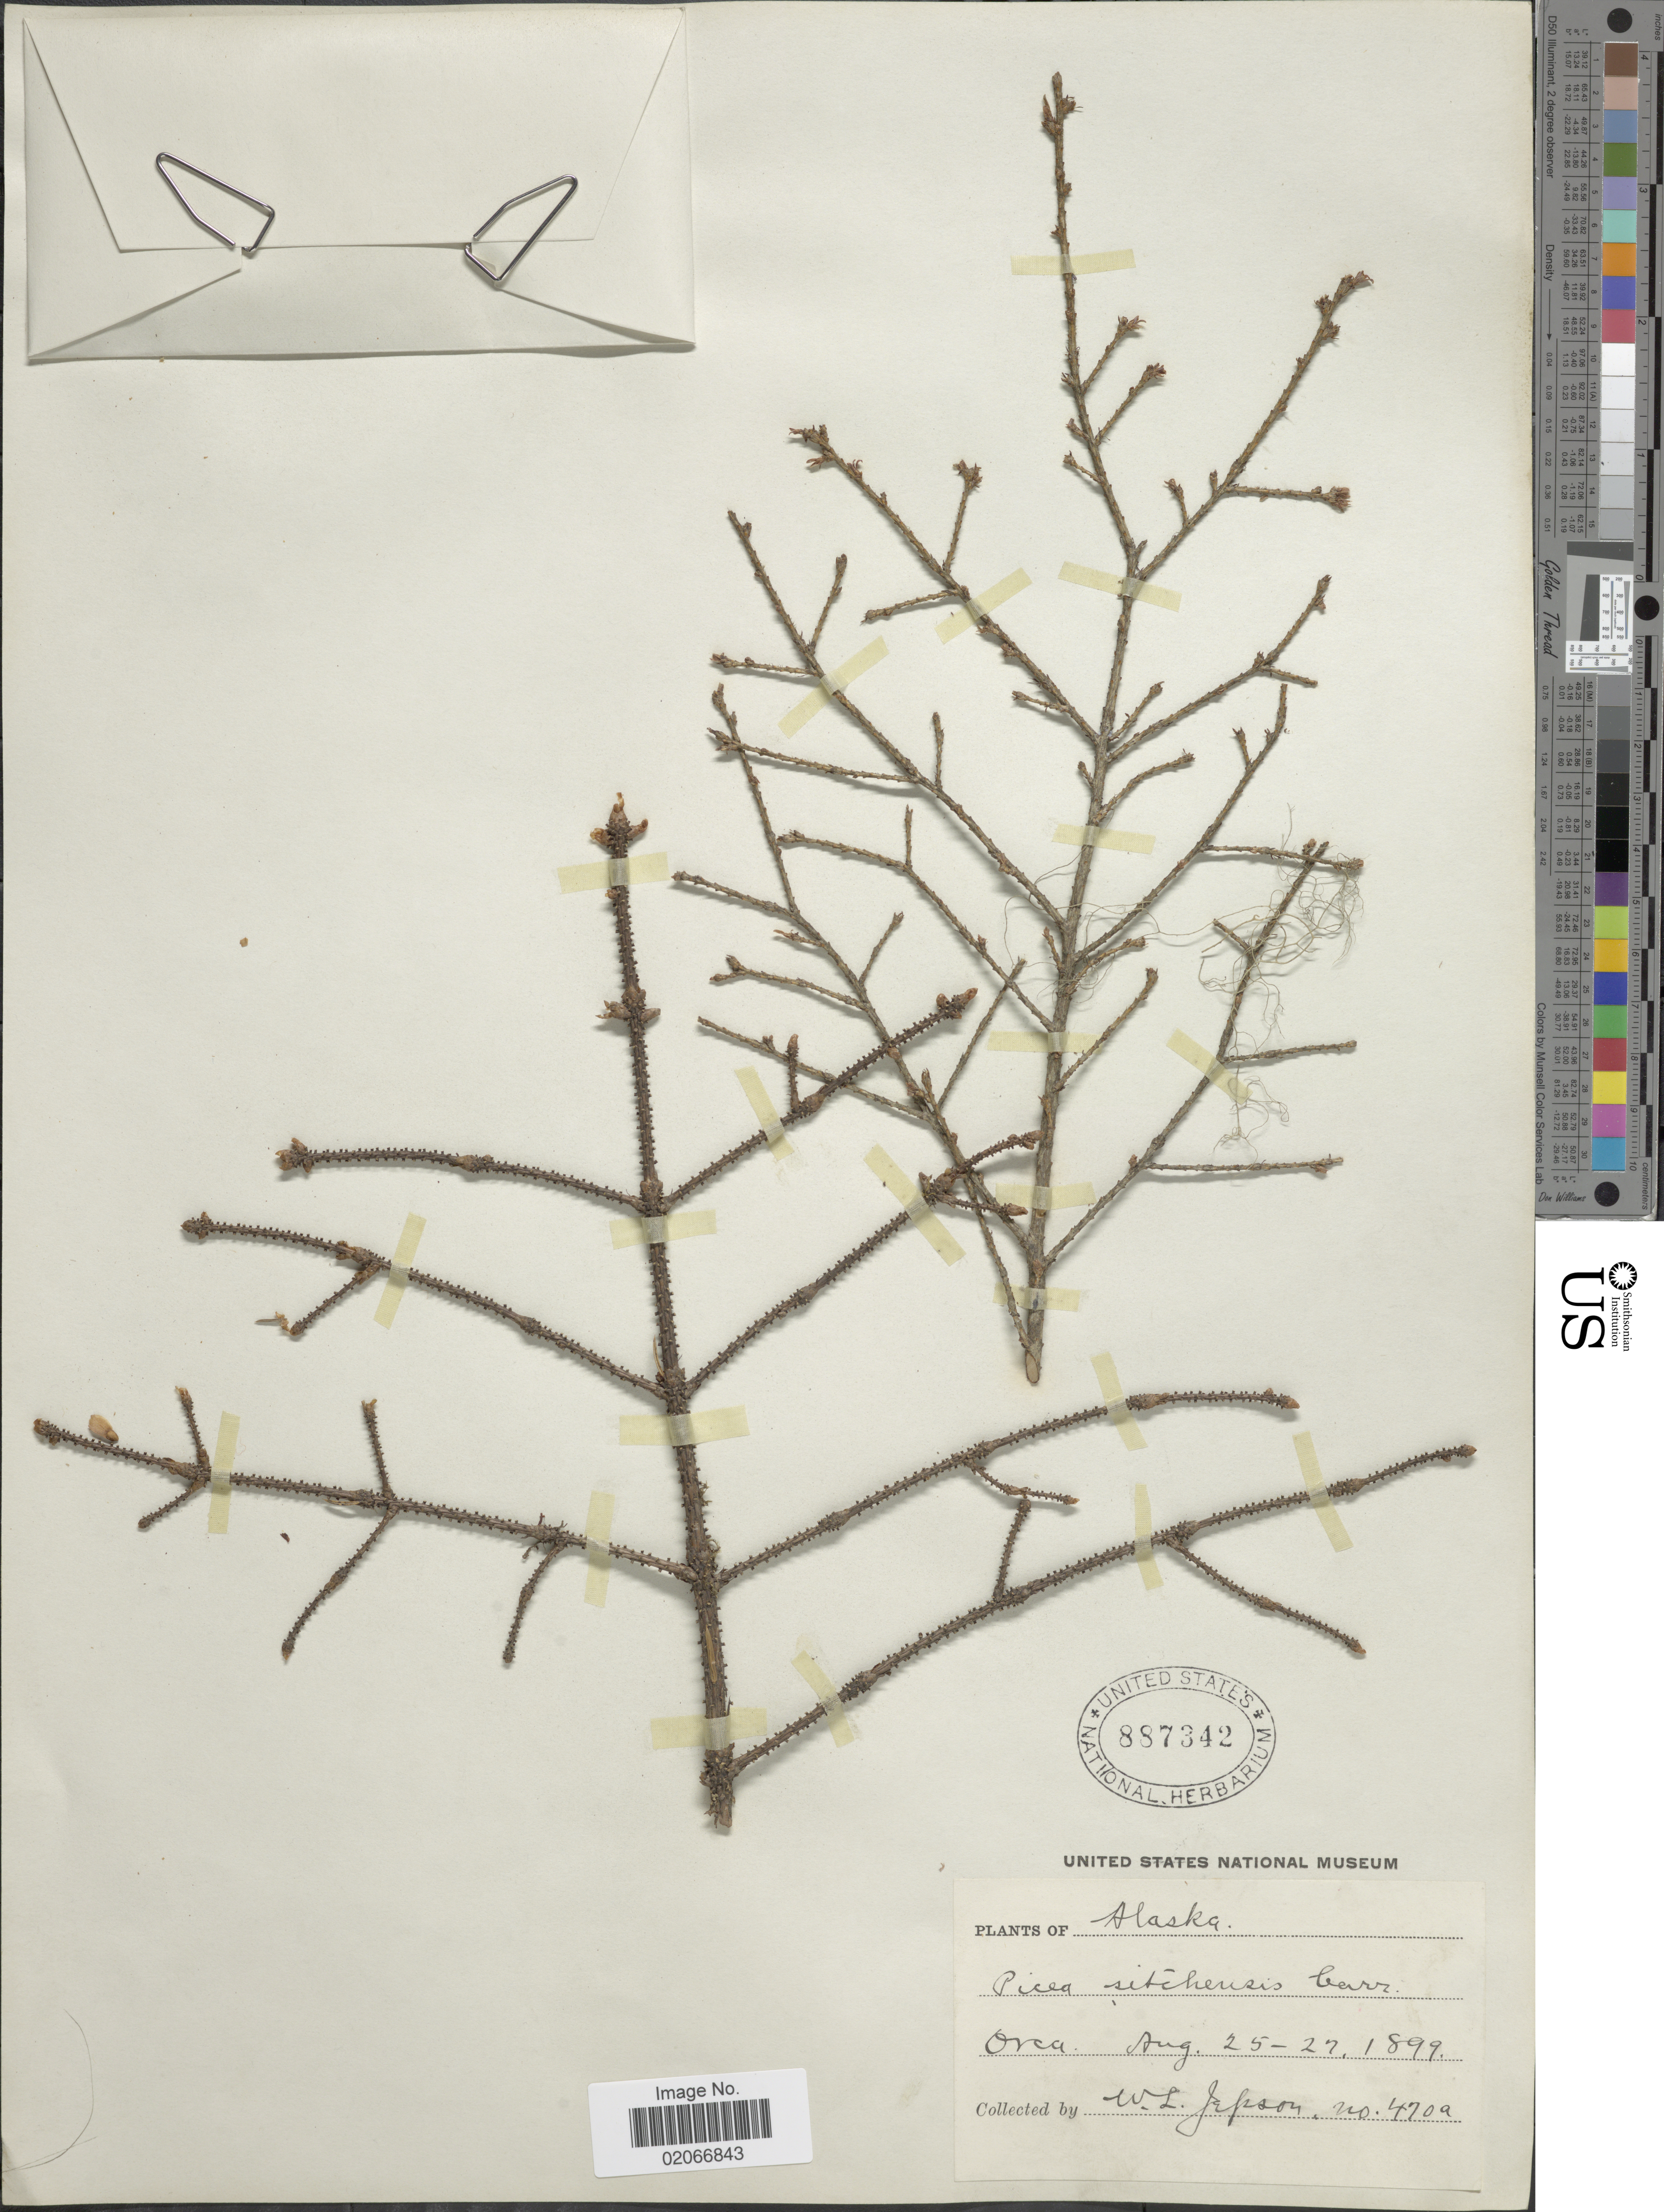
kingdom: Plantae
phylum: Tracheophyta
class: Pinopsida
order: Pinales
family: Pinaceae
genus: Picea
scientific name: Picea sitchensis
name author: (Bong.) Carrière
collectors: W. L. Jepson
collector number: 470a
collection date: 1899-08-25/1899-08-27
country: United States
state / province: Alaska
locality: Orca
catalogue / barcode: US 887342